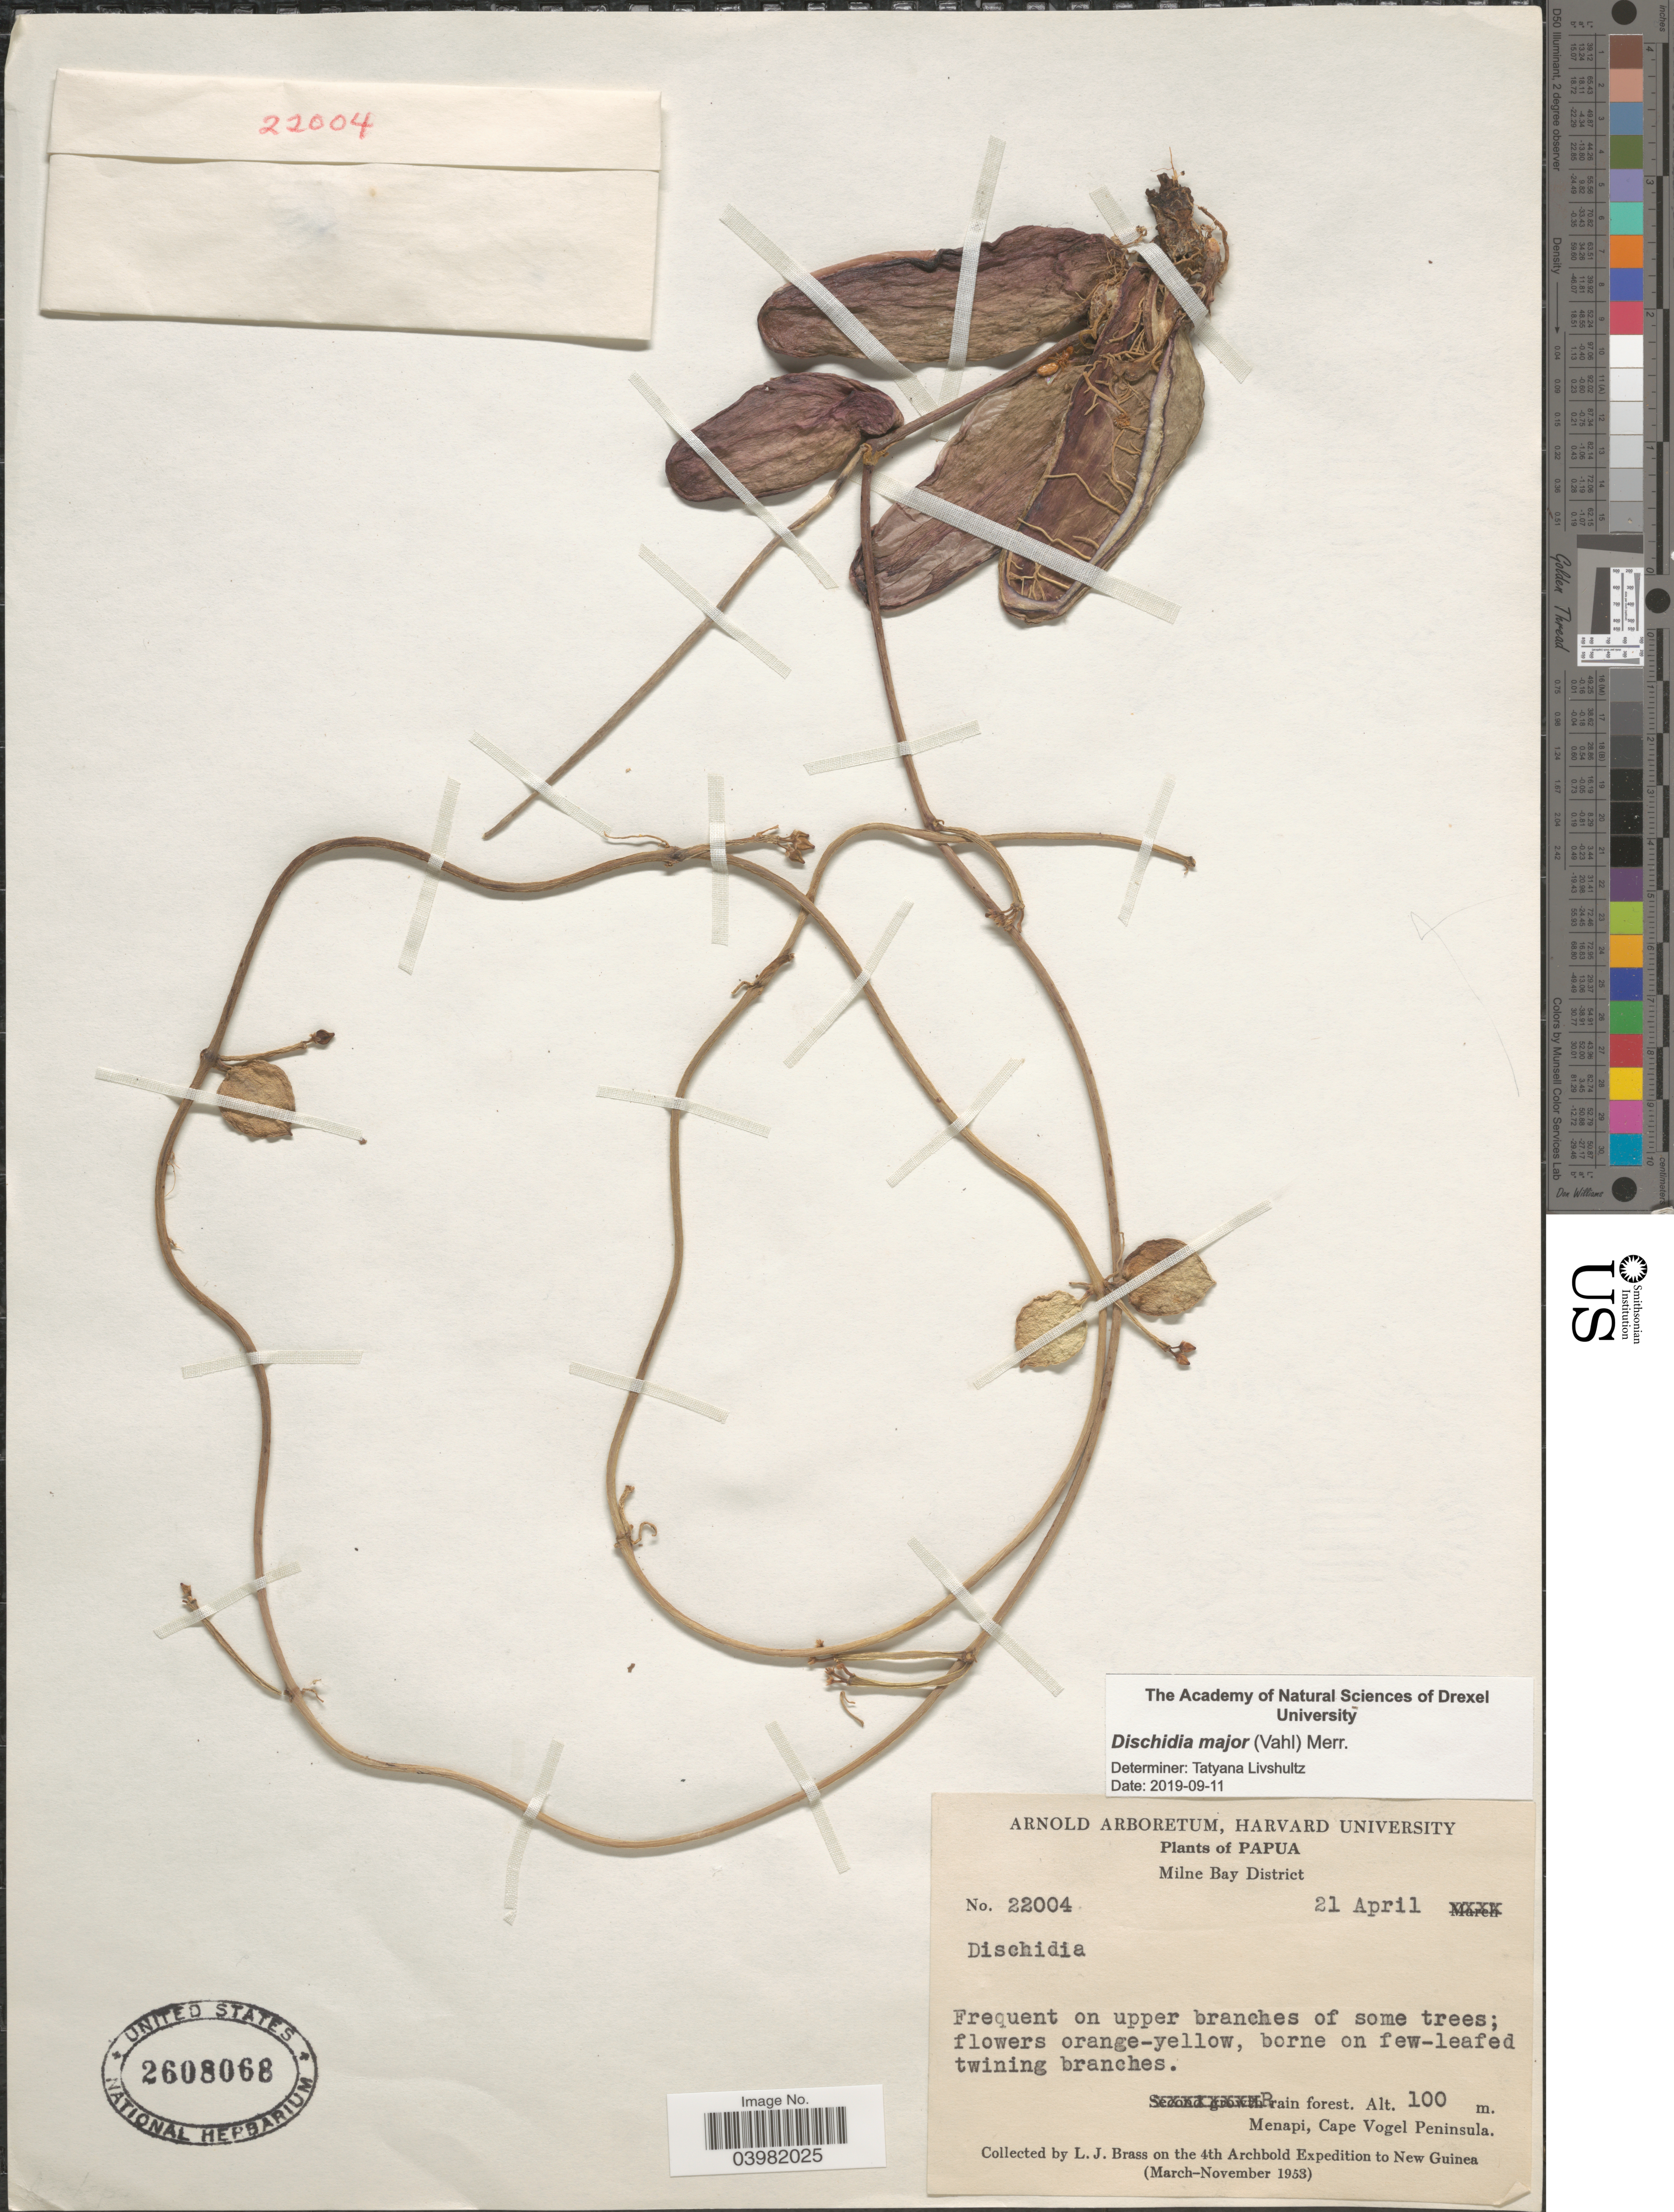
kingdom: Plantae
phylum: Tracheophyta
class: Magnoliopsida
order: Gentianales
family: Apocynaceae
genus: Dischidia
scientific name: Dischidia major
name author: (Vahl) Merr.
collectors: L. J. Brass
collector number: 22004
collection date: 1953-04-21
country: Papua New Guinea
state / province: Milne Bay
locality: Papua. Milne Bay District. Menapi, Cape Vogel Peninsula. New Guinea.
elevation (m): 100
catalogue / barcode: US 2608068